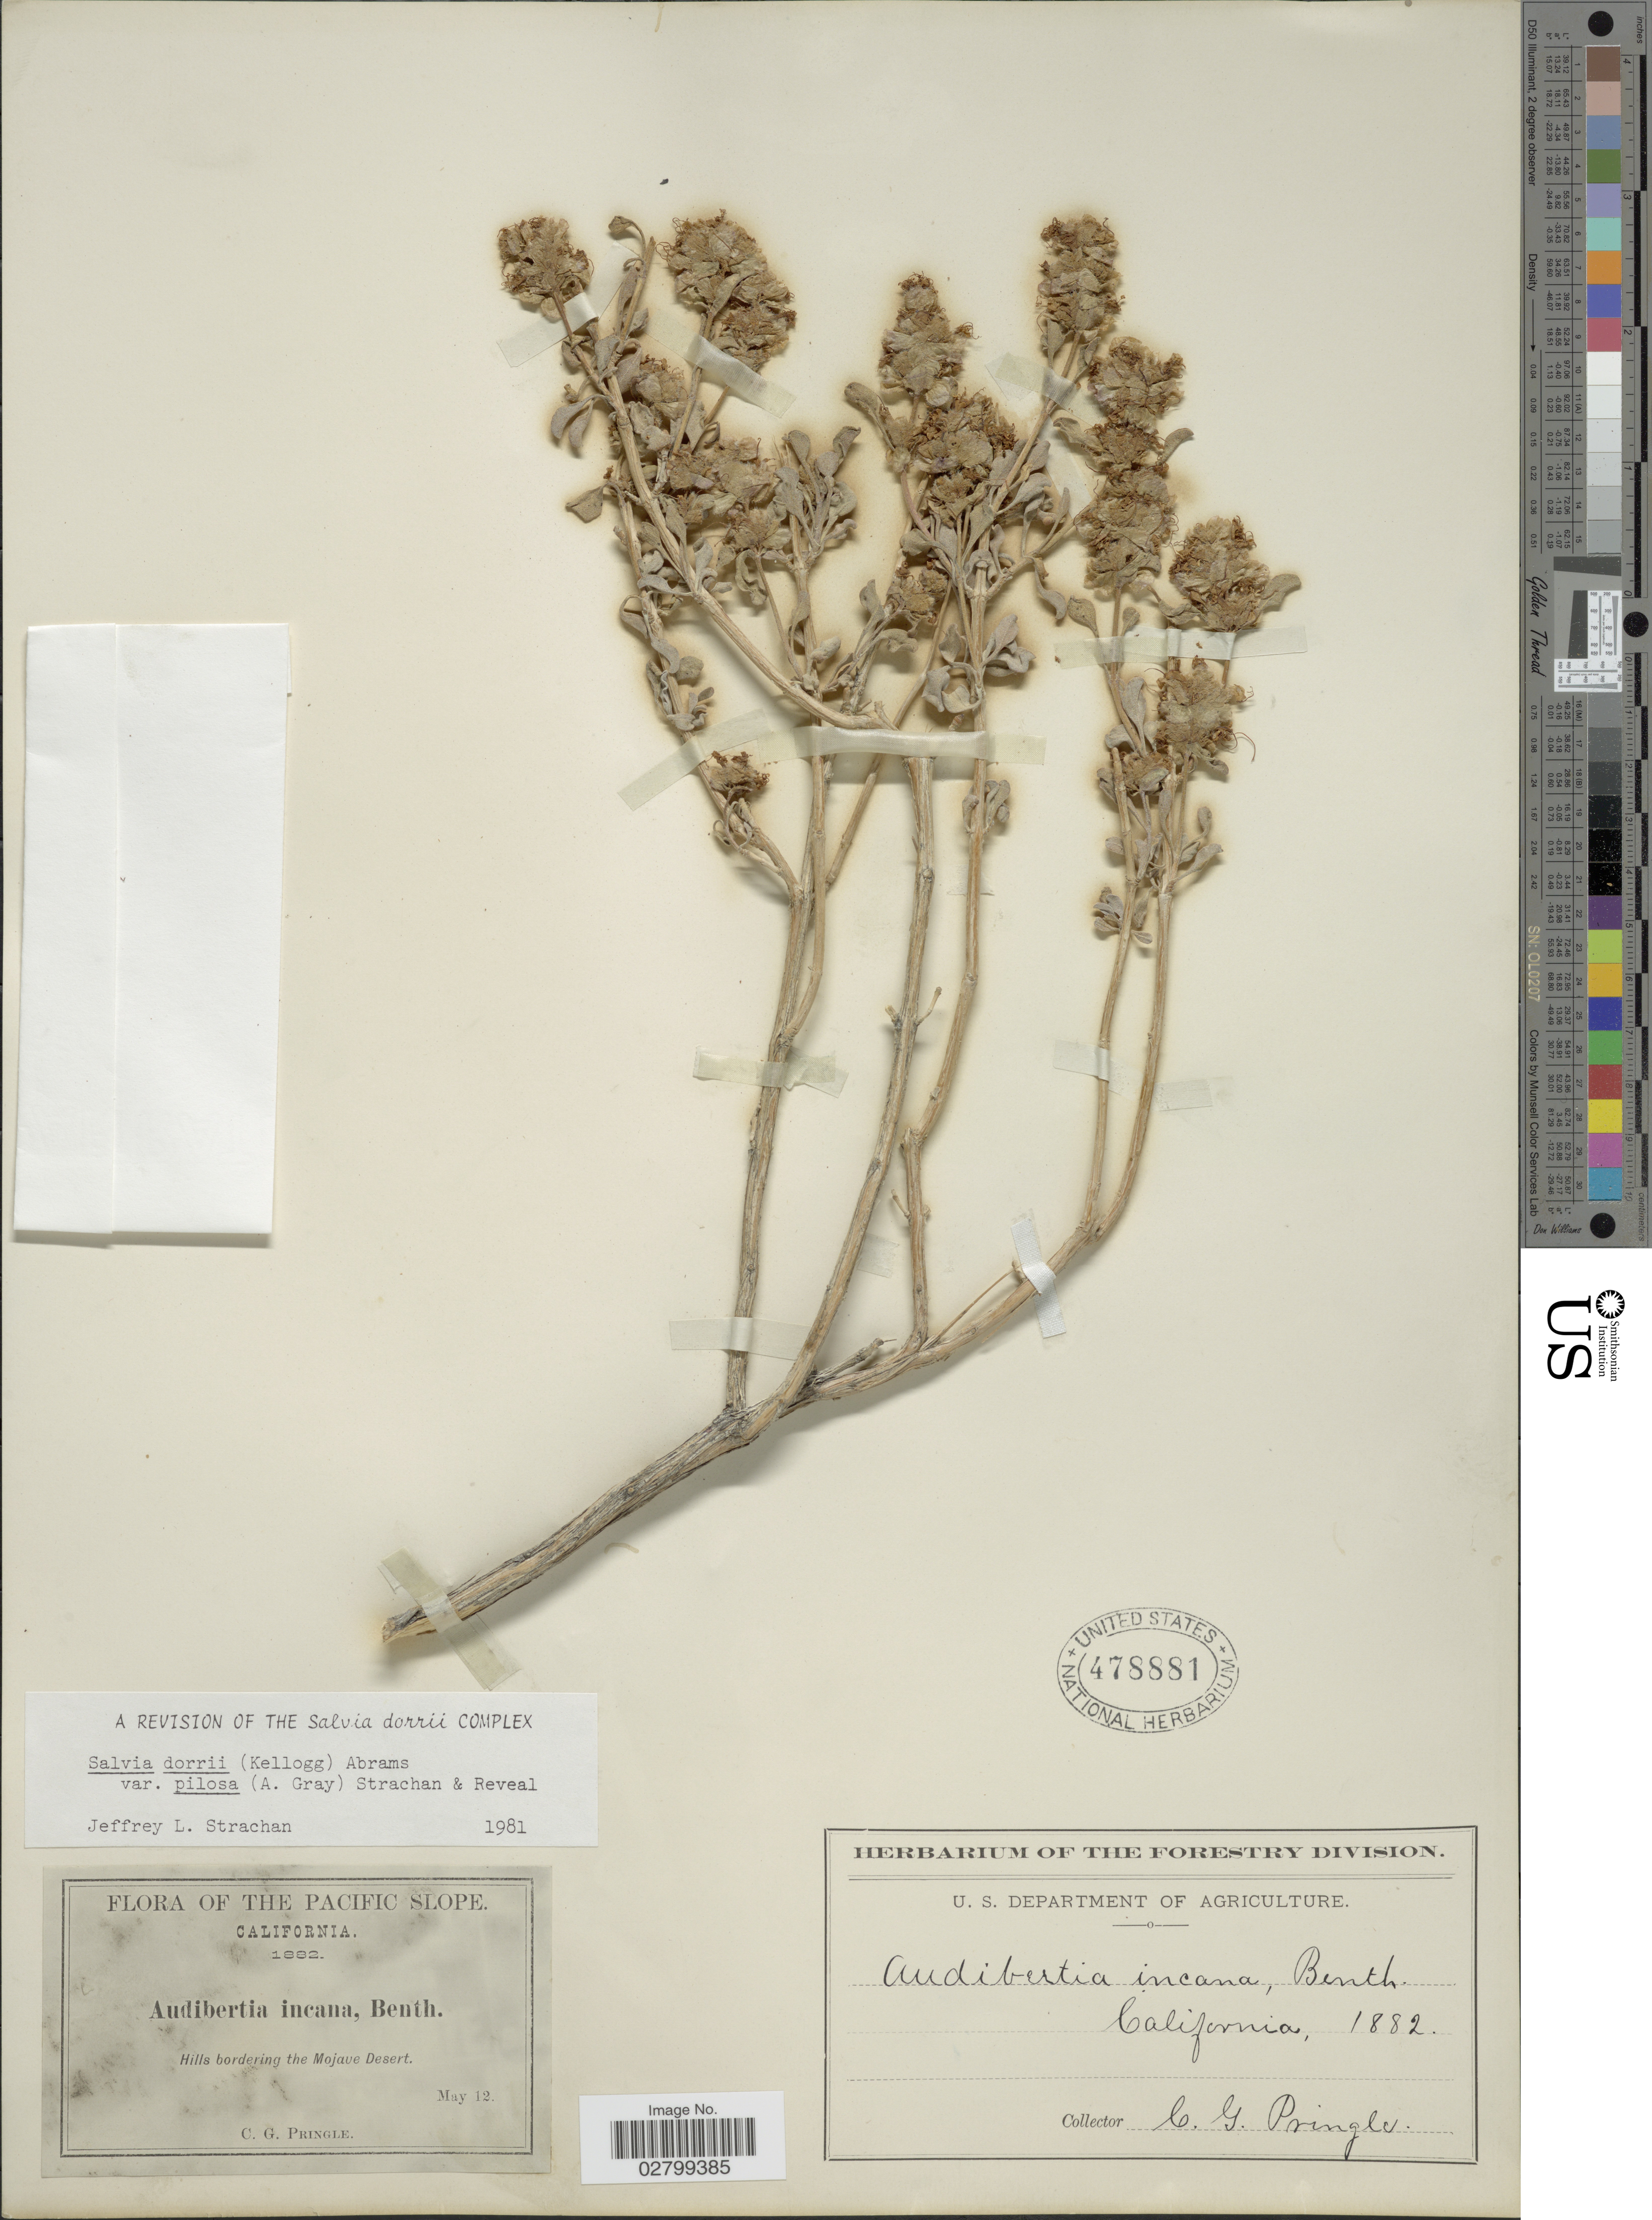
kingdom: Plantae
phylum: Tracheophyta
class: Magnoliopsida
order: Lamiales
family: Lamiaceae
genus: Salvia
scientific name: Salvia dorrii var. pilosa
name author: (A. Gray) Strachan & Reveal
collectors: C. G. Pringle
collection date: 1882-05-12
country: United States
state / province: California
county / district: San Bernardino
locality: Pacific Slope. Hills bordering the Mojave Desert.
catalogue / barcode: US 478881